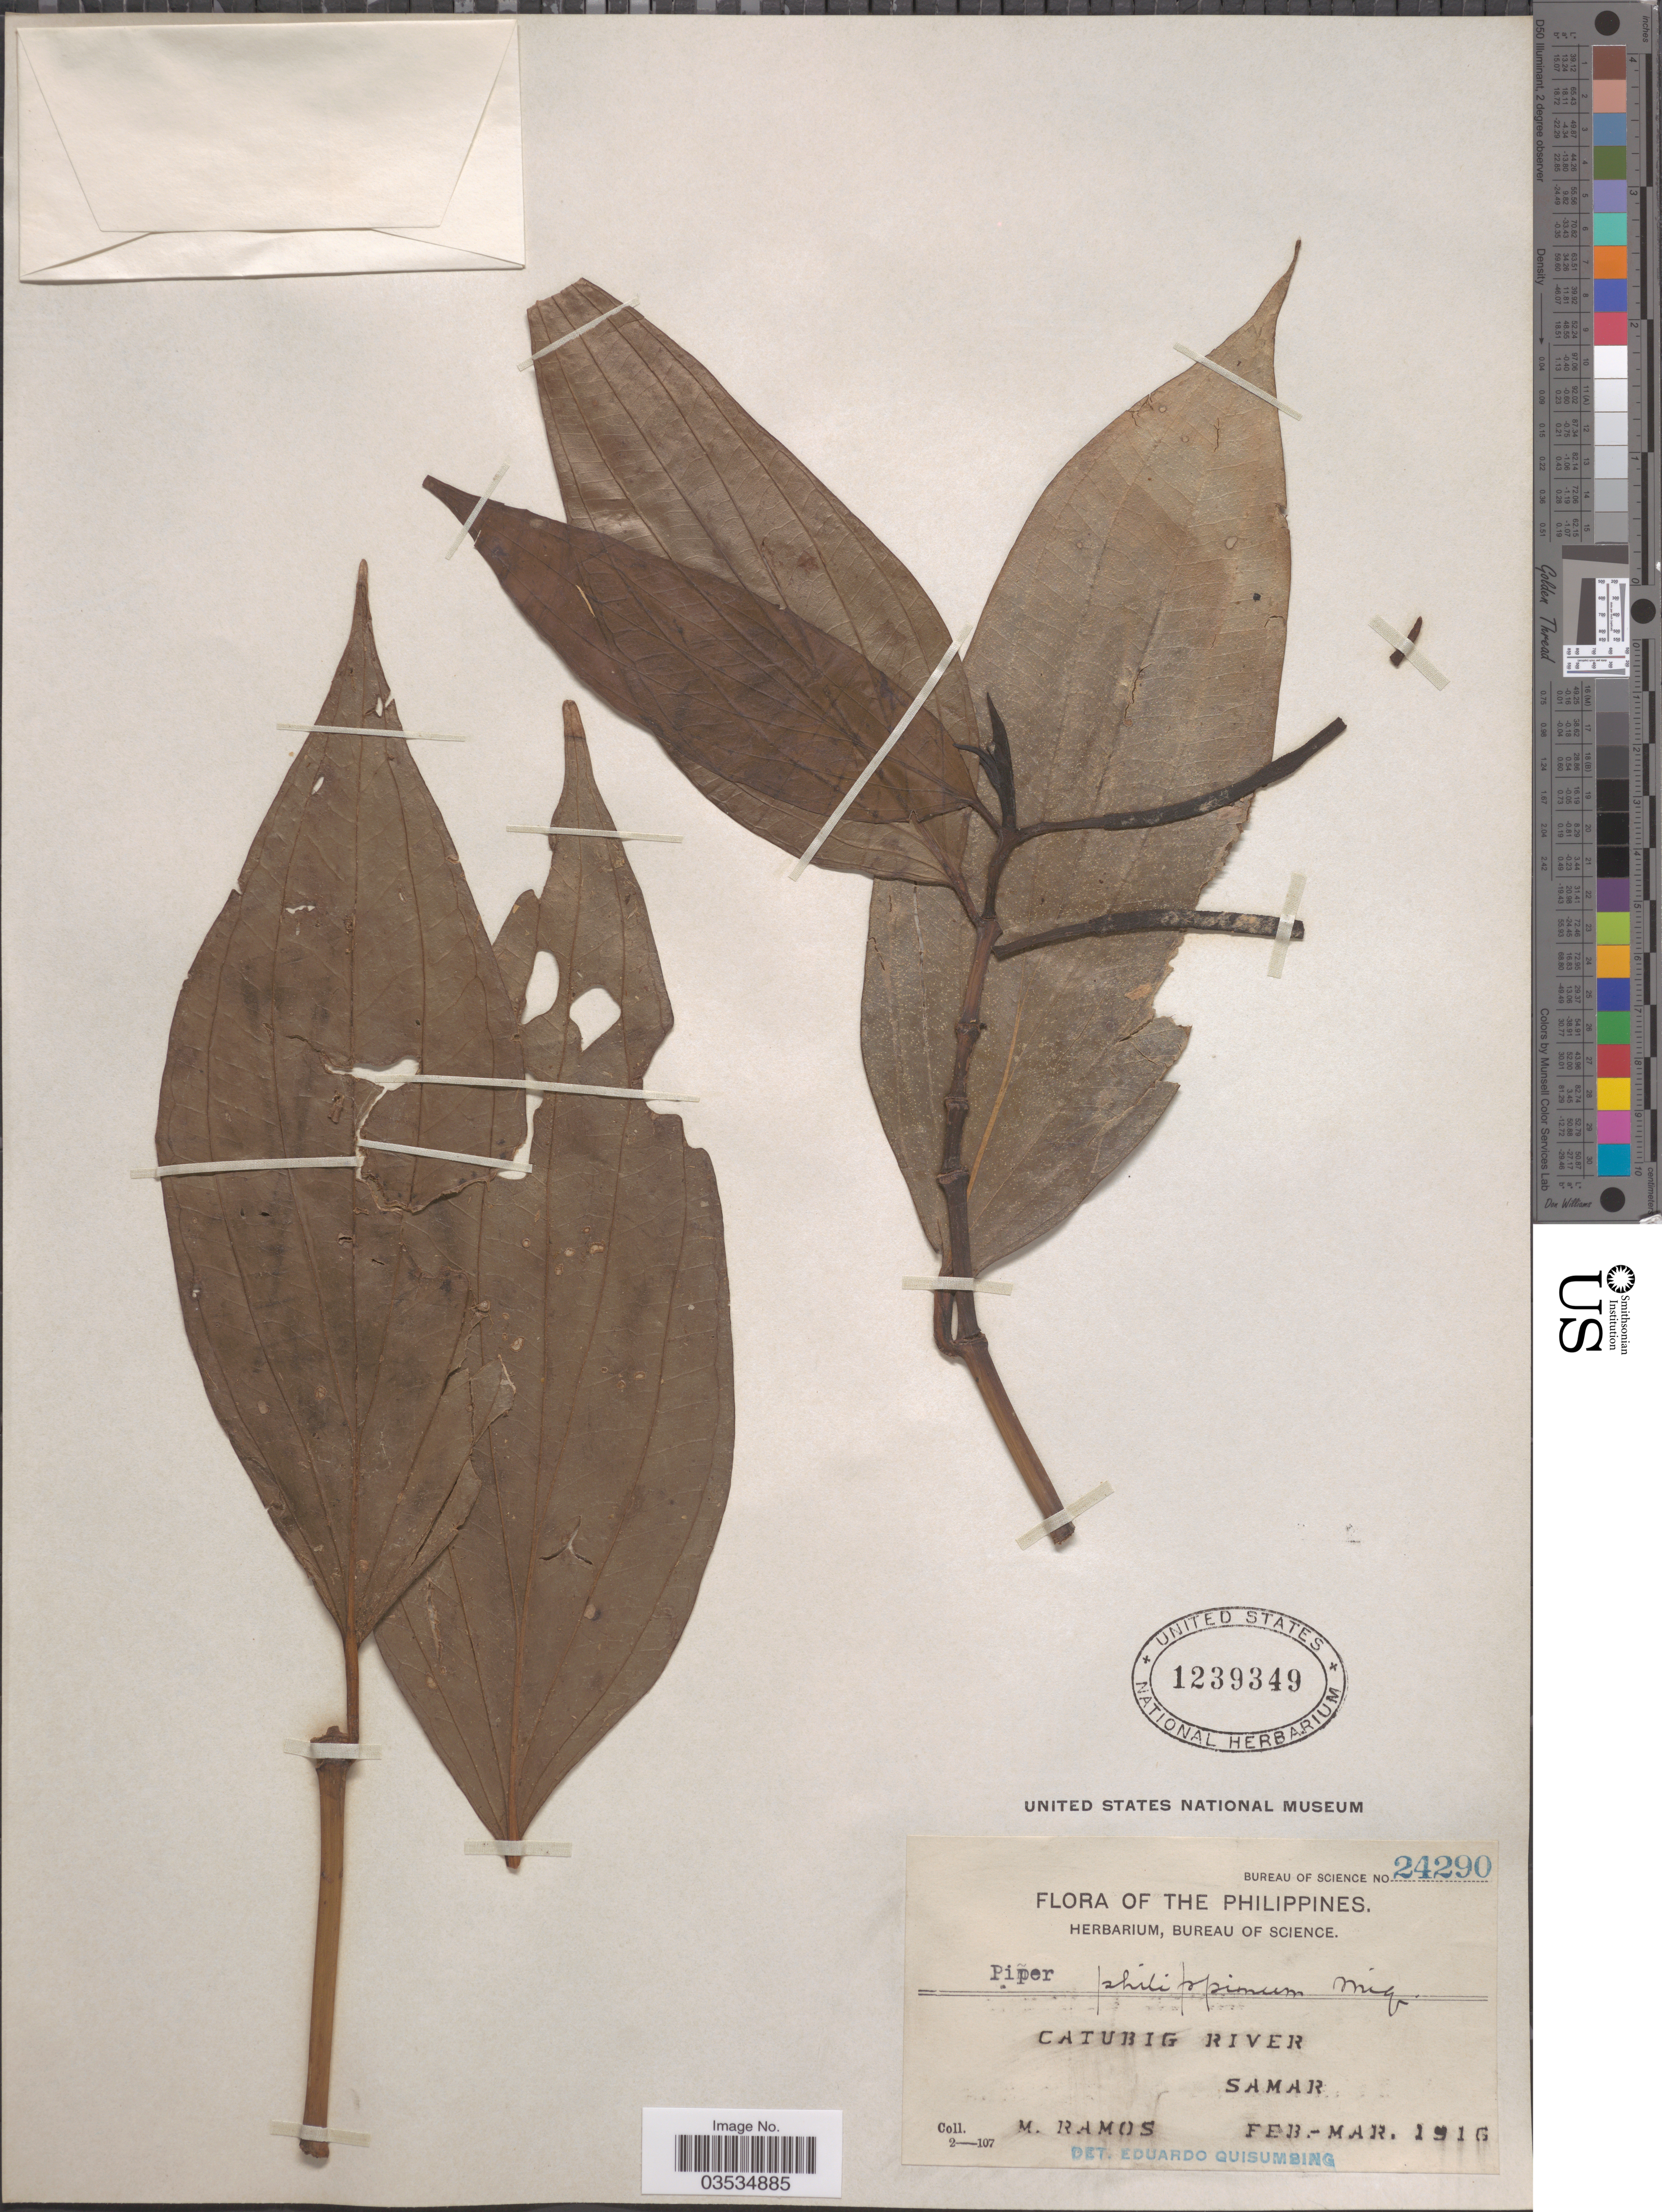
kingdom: Plantae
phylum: Tracheophyta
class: Magnoliopsida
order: Piperales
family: Piperaceae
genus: Piper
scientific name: Piper philippinum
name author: Miq.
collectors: M. Ramos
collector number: Bureau of Science 24290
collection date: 1916-02/1916-03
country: Philippines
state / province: Eastern Visayas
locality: Catubig River. Samar.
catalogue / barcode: US 1239349